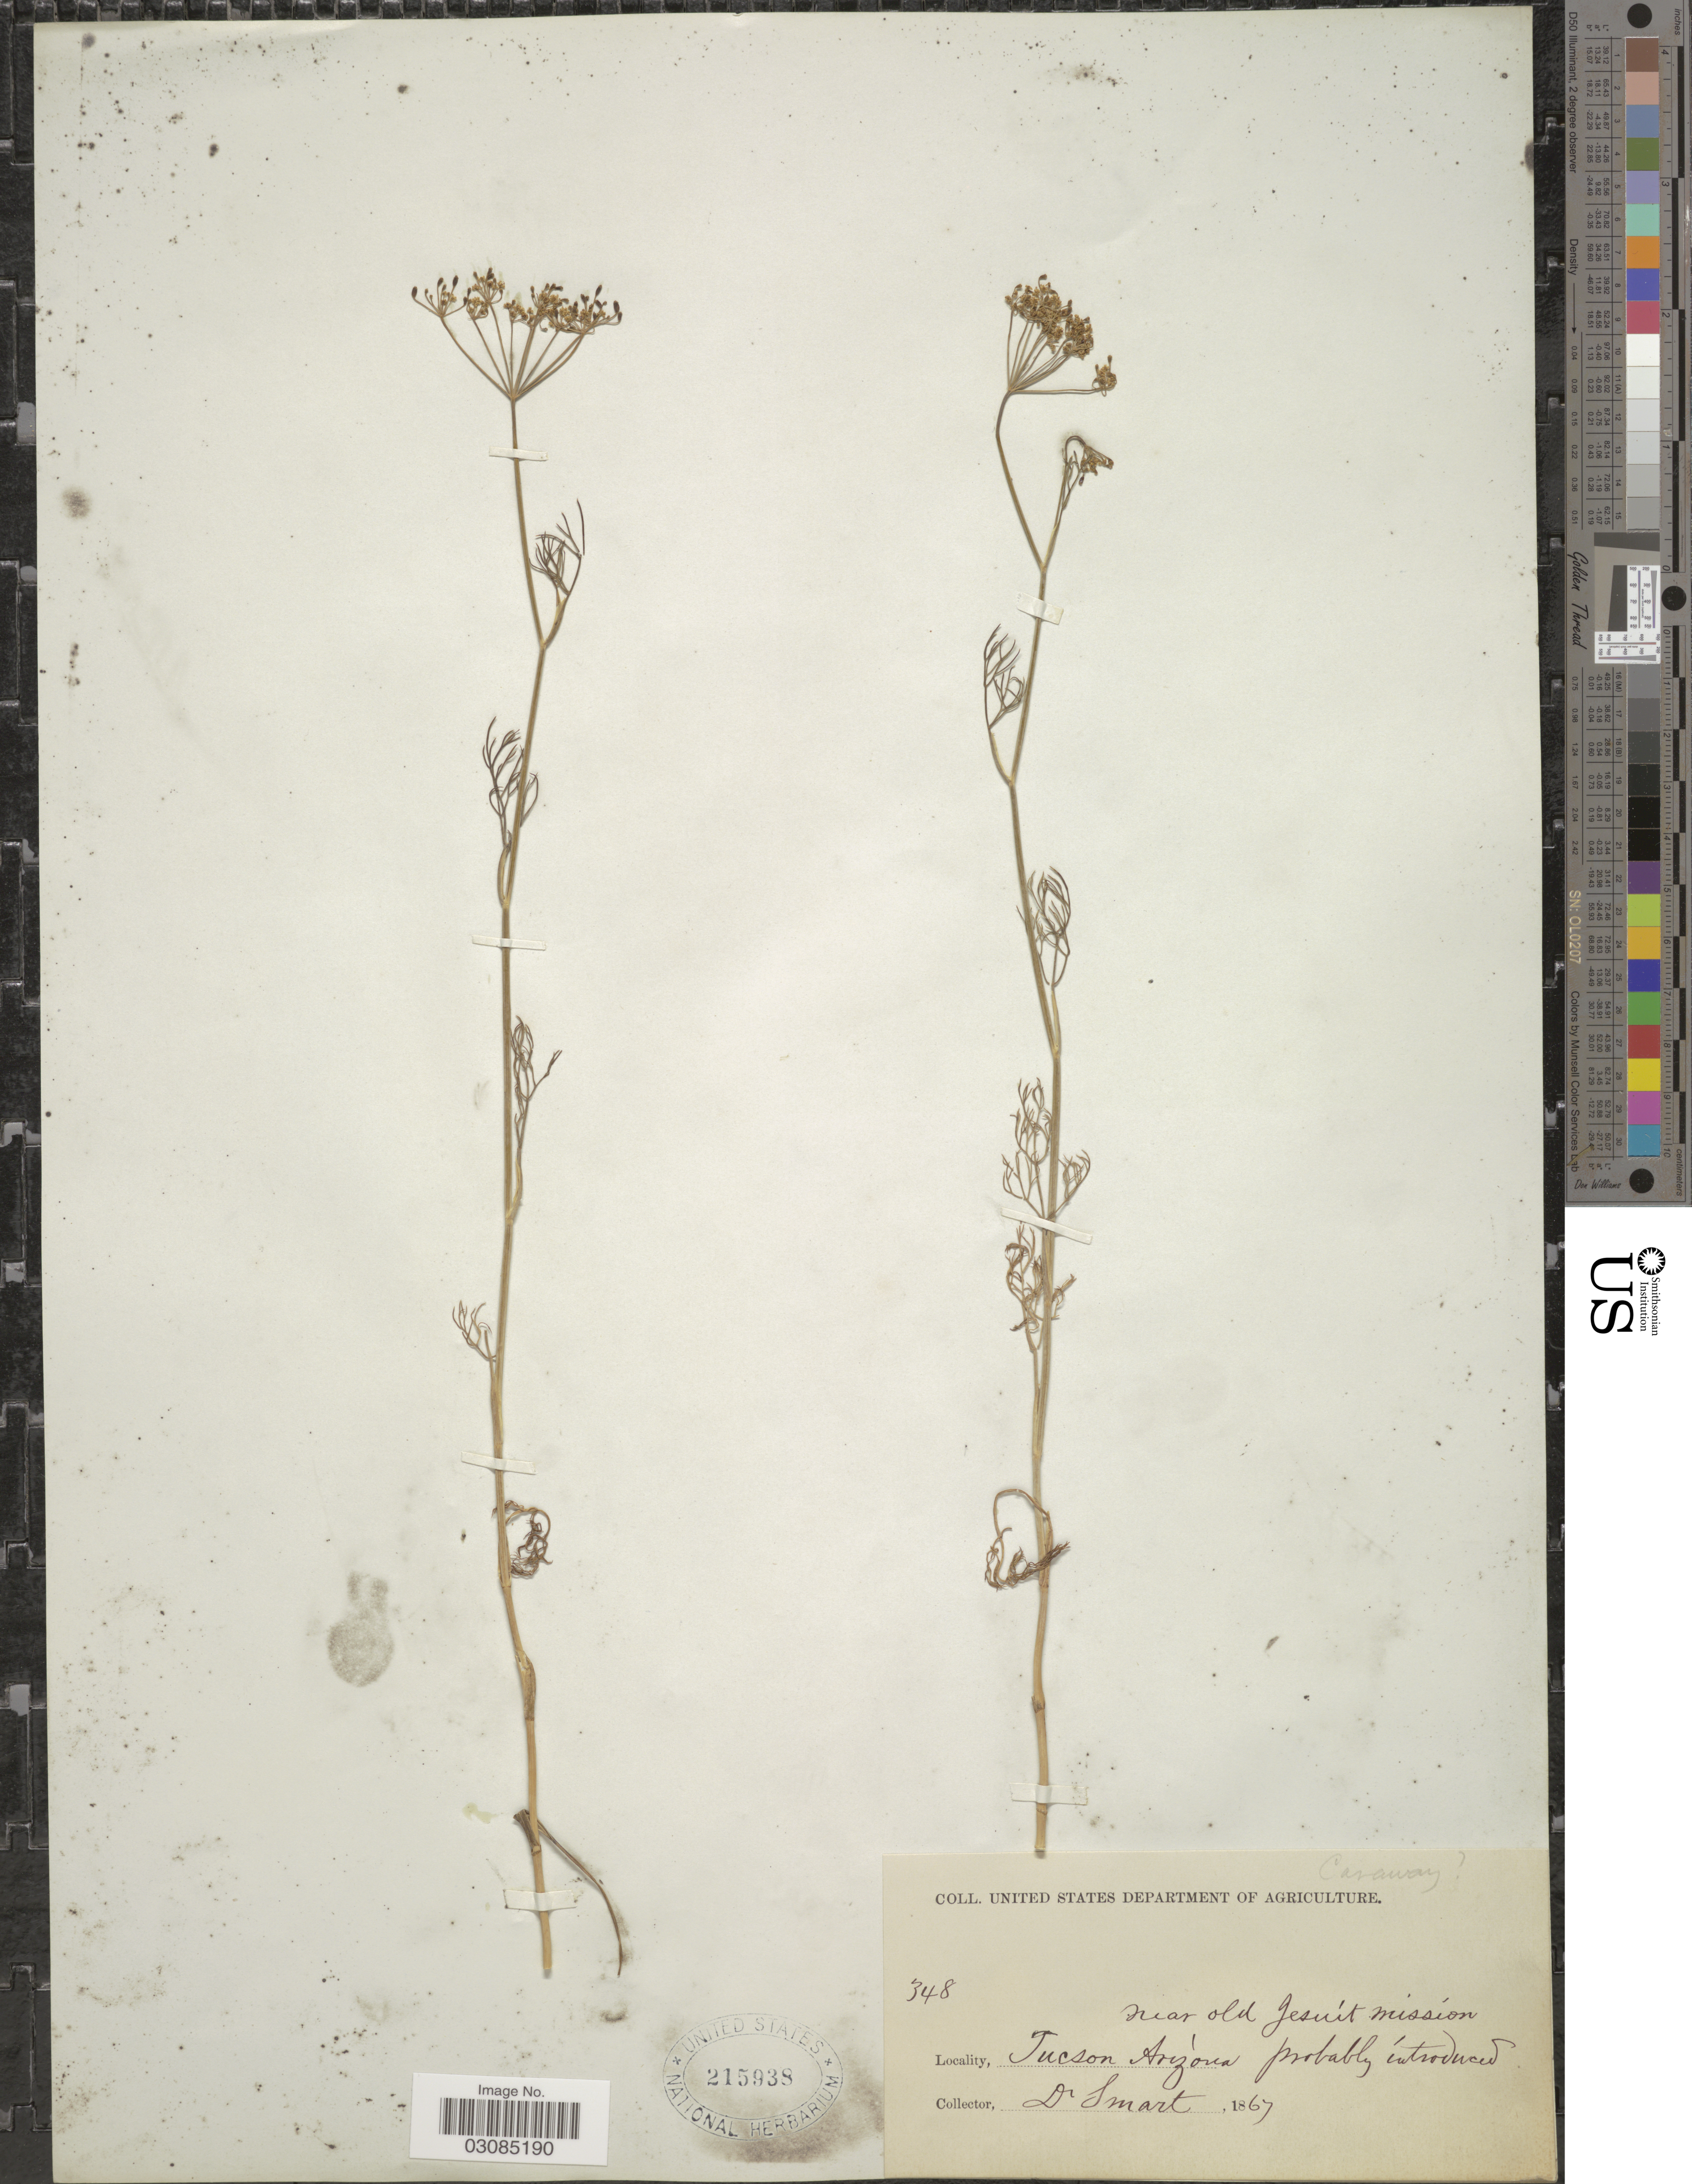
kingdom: Plantae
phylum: Tracheophyta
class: Magnoliopsida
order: Apiales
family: Apiaceae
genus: Carum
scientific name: Carum carvi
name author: L.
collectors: -. Smart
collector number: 348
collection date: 1867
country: United States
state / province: Arizona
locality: Tucson.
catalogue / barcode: US 215938